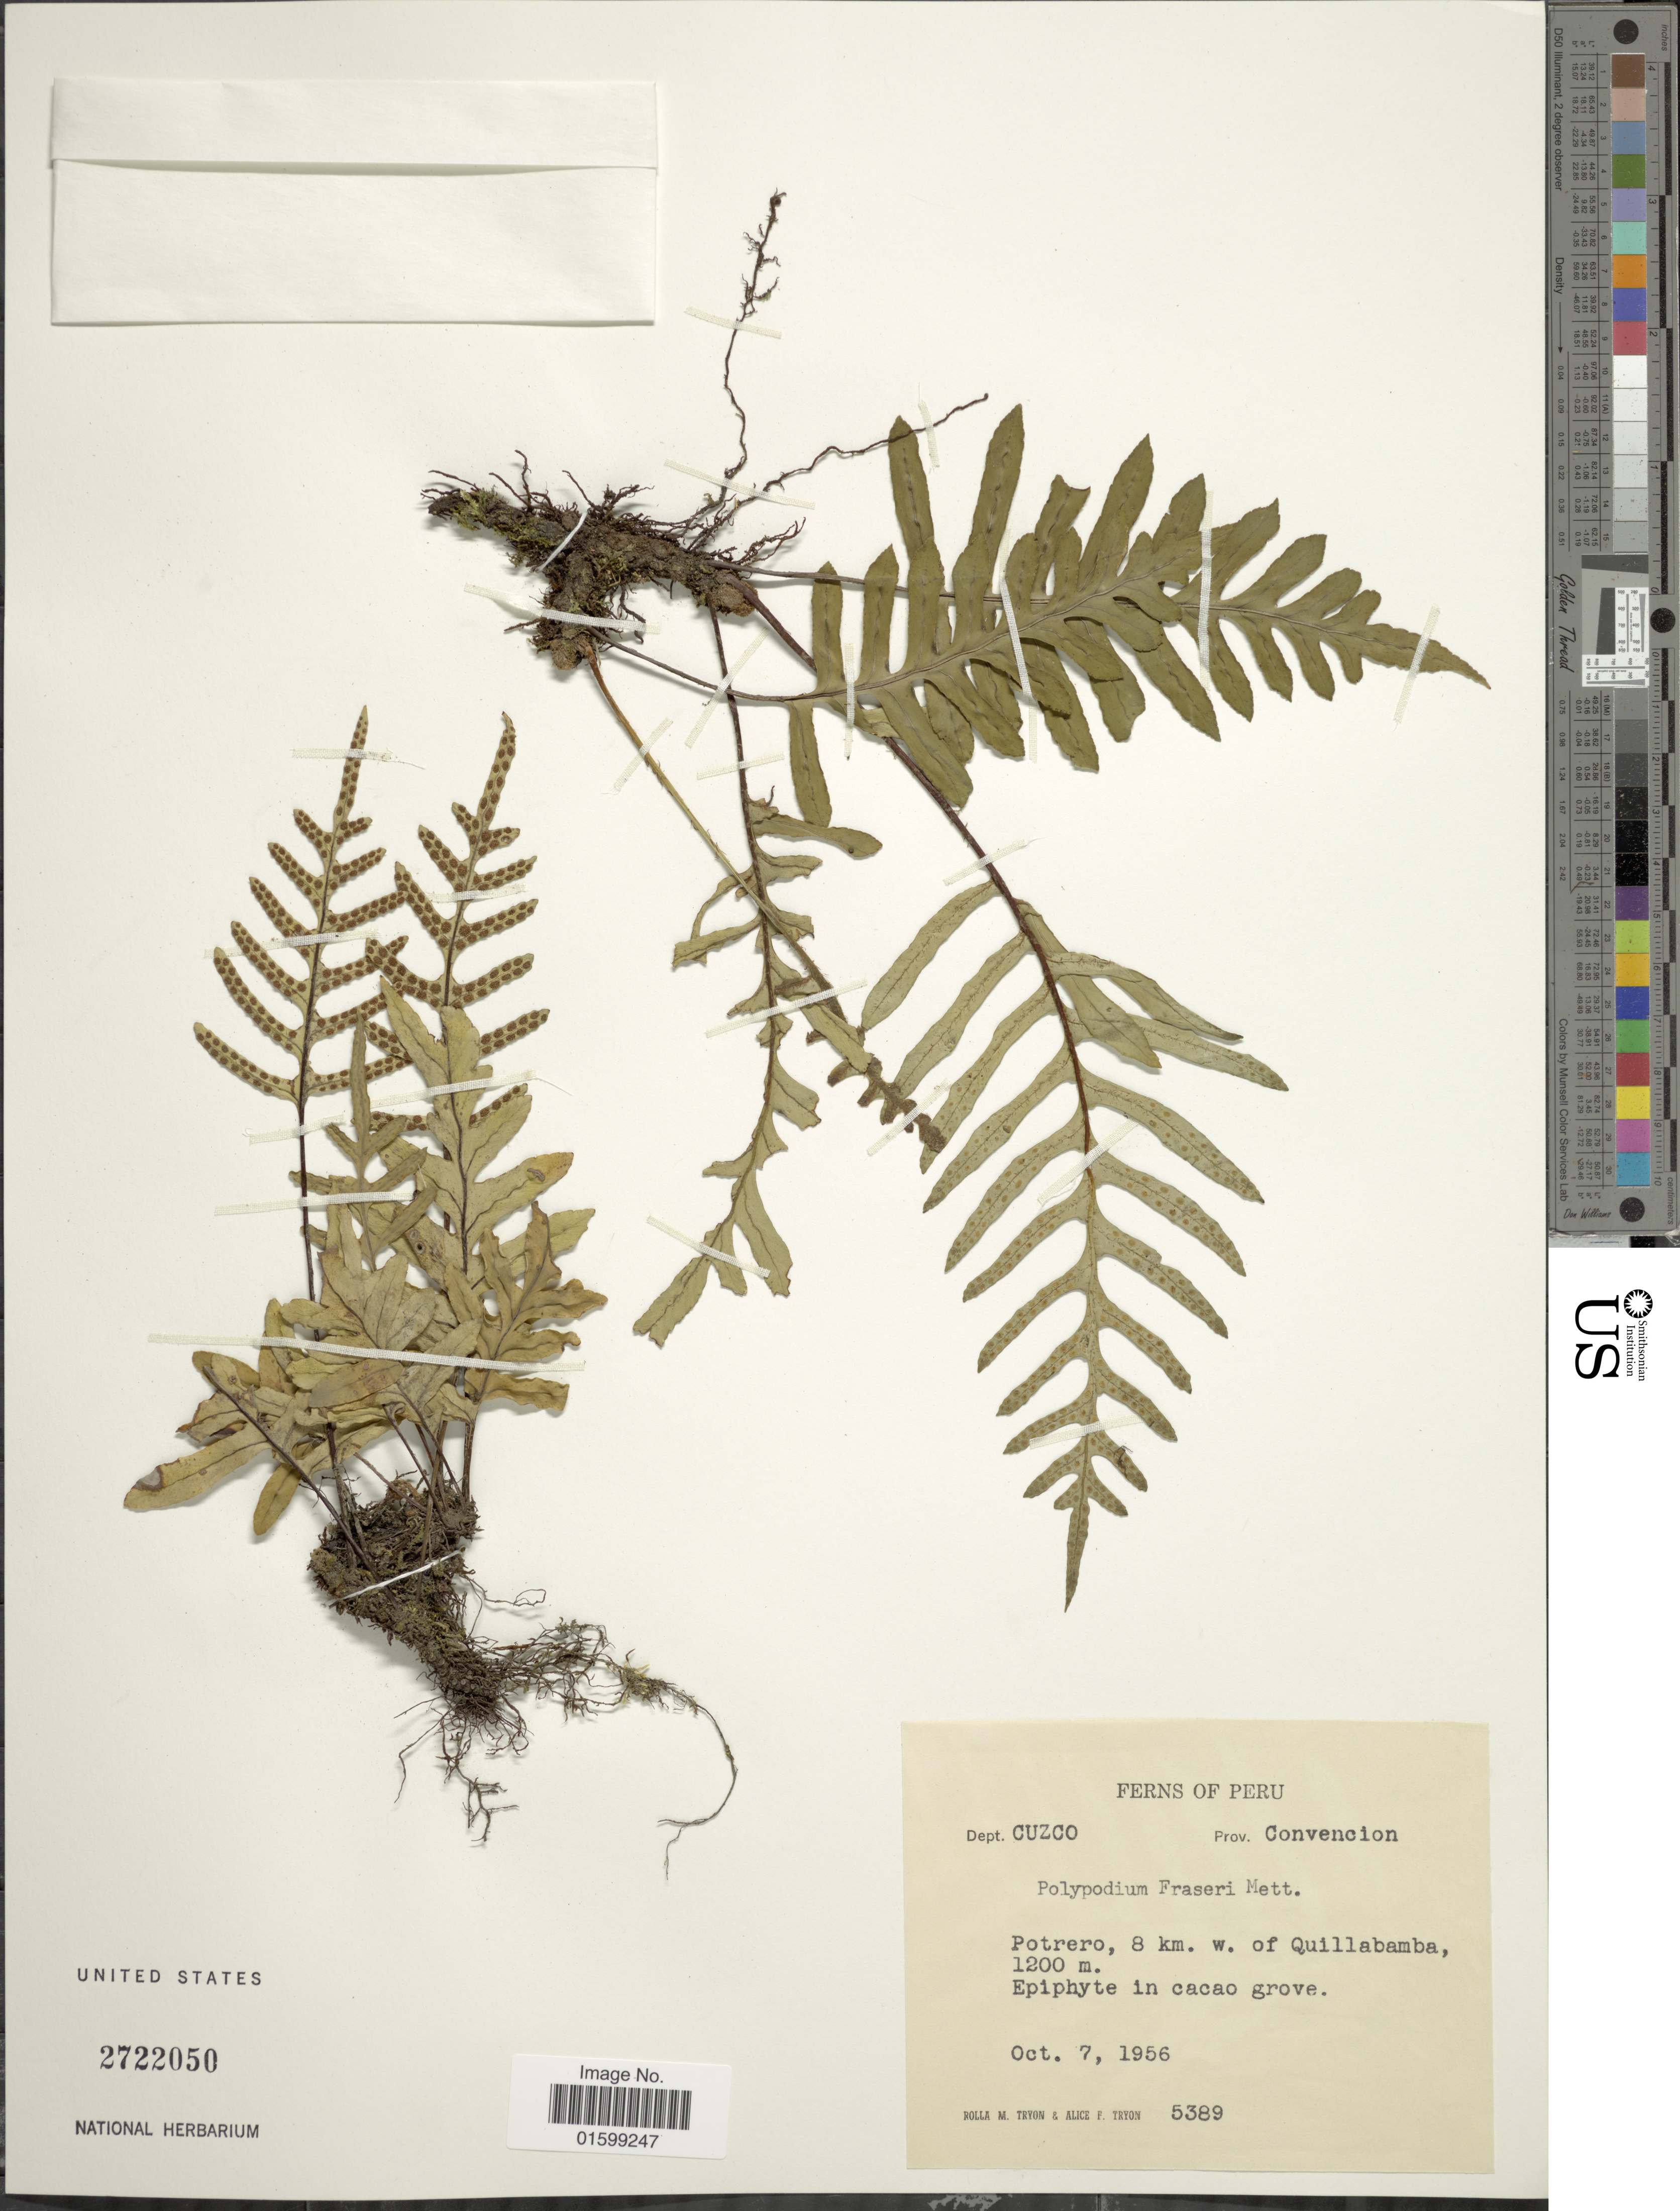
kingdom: Plantae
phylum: Tracheophyta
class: Polypodiopsida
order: Polypodiales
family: Polypodiaceae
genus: Pleopeltis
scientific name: Pleopeltis fraseri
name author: (Kuhn) A.R. Sm.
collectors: R. M. Tryon & A. F. Tryon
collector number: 5389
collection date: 1956-10-07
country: Peru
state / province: Cusco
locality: Dept. Cuzco, Prov. Convencion, Potrero, 8 km. w. of Quillabamba, epiphyte in cacao grove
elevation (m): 1200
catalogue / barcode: US 2722050